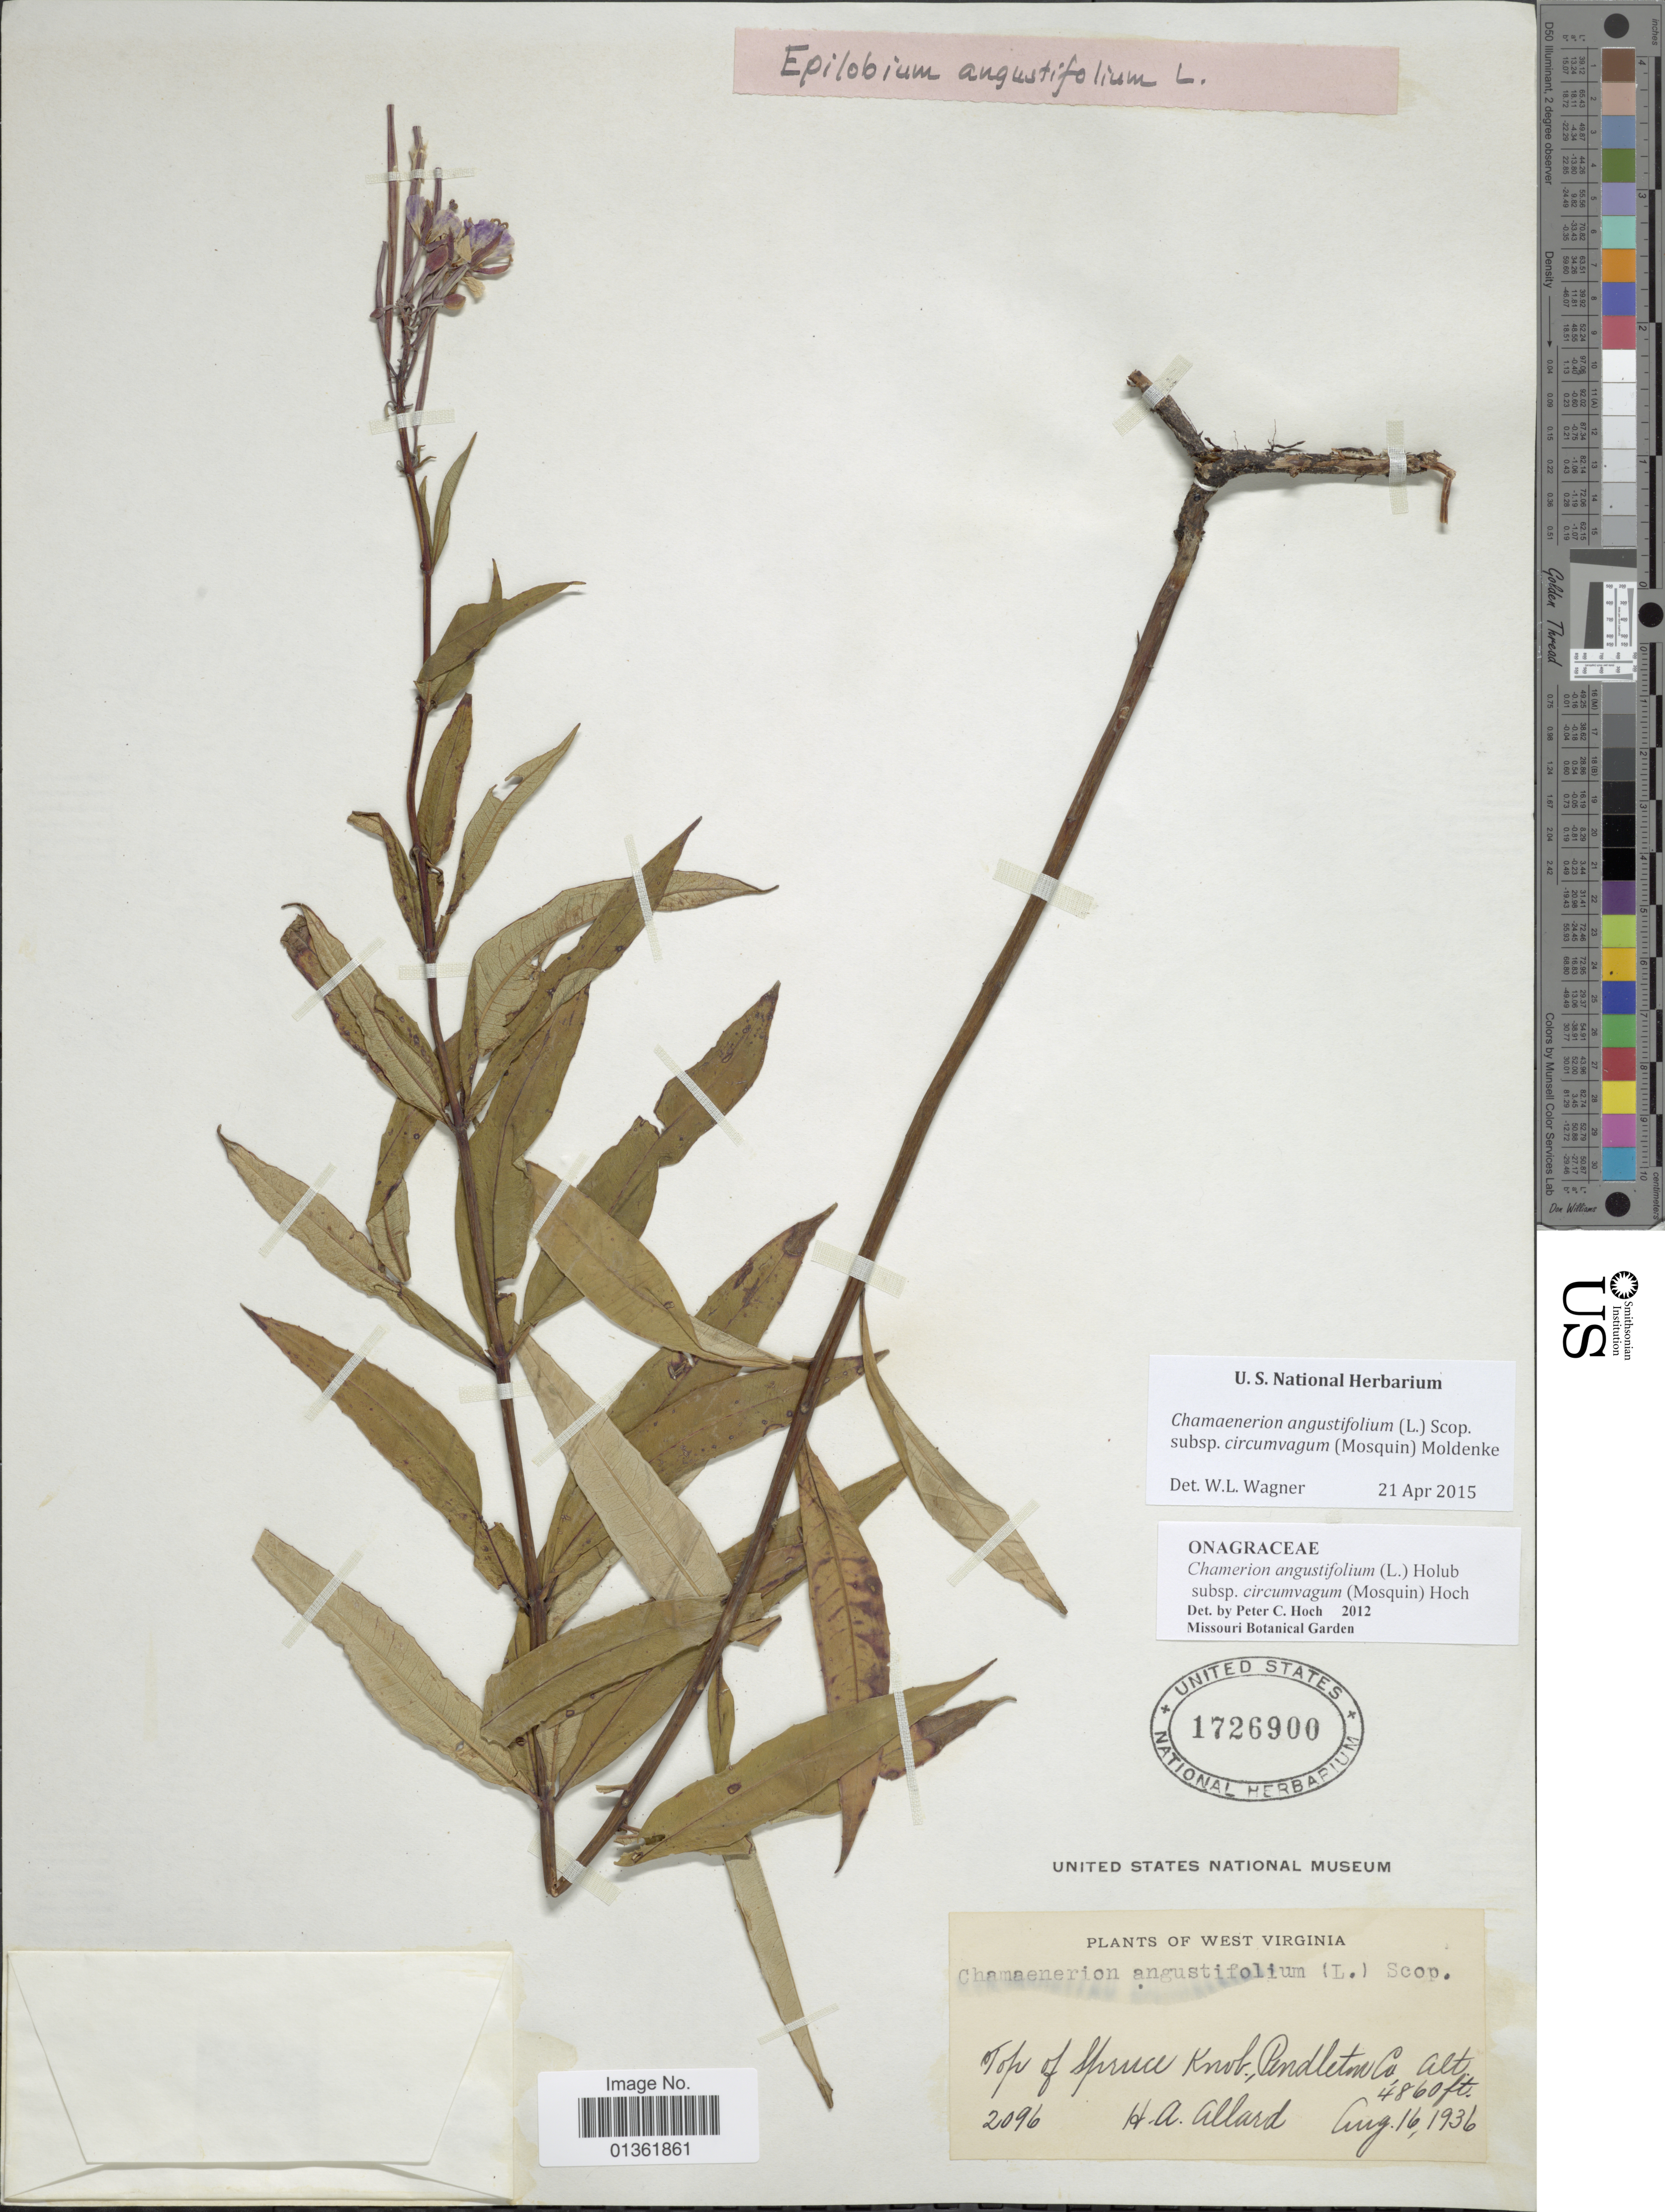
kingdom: Plantae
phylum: Tracheophyta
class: Magnoliopsida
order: Myrtales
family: Onagraceae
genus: Chamaenerion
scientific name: Chamaenerion angustifolium subsp. circumvagum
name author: (Mosquin) Moldenke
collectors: H. A. Allard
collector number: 2096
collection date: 1936-08-16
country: United States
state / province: West Virginia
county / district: Pendleton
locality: Top of Spruce Knob, Pendleton Co.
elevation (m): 1481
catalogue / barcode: US 1726900